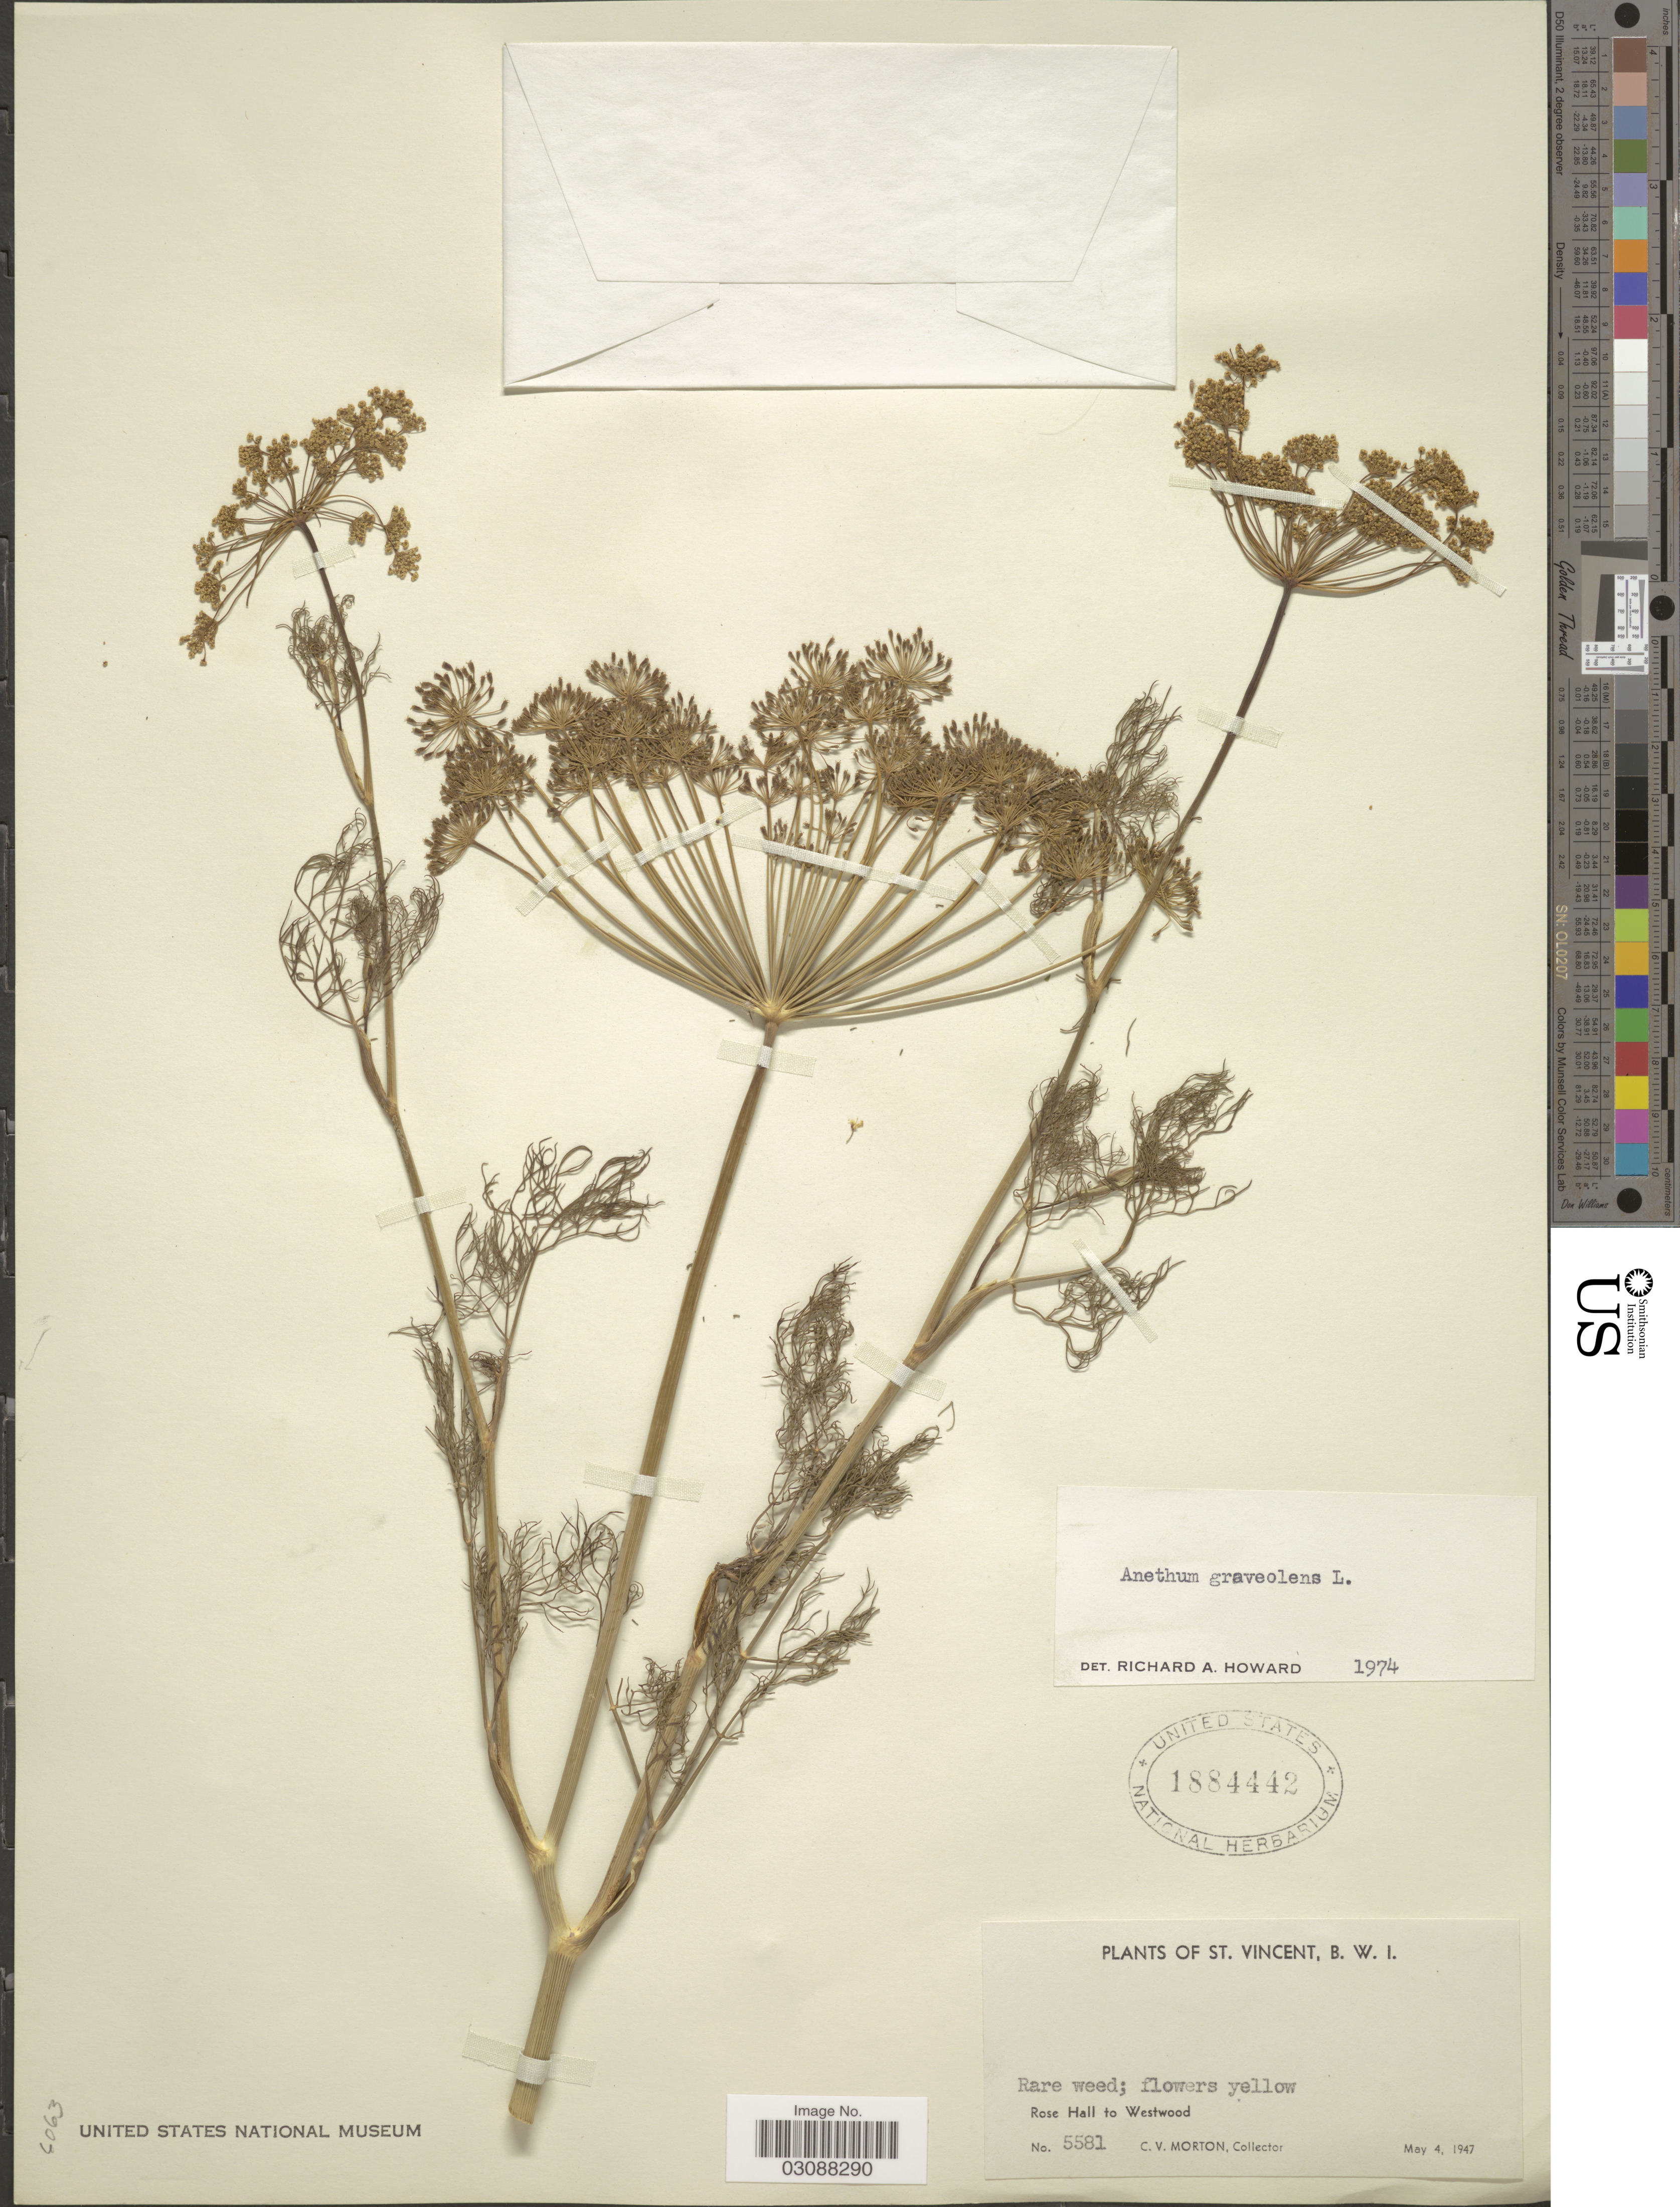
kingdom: Plantae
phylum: Tracheophyta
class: Magnoliopsida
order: Apiales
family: Apiaceae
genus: Anethum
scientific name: Anethum graveolens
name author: L.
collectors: C. V. Morton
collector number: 5581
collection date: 1947-05-04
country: St. Vincent - Grenadines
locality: St. Vincent, B.W.I. Rose Hall to Westwood.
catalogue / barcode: US 1884442